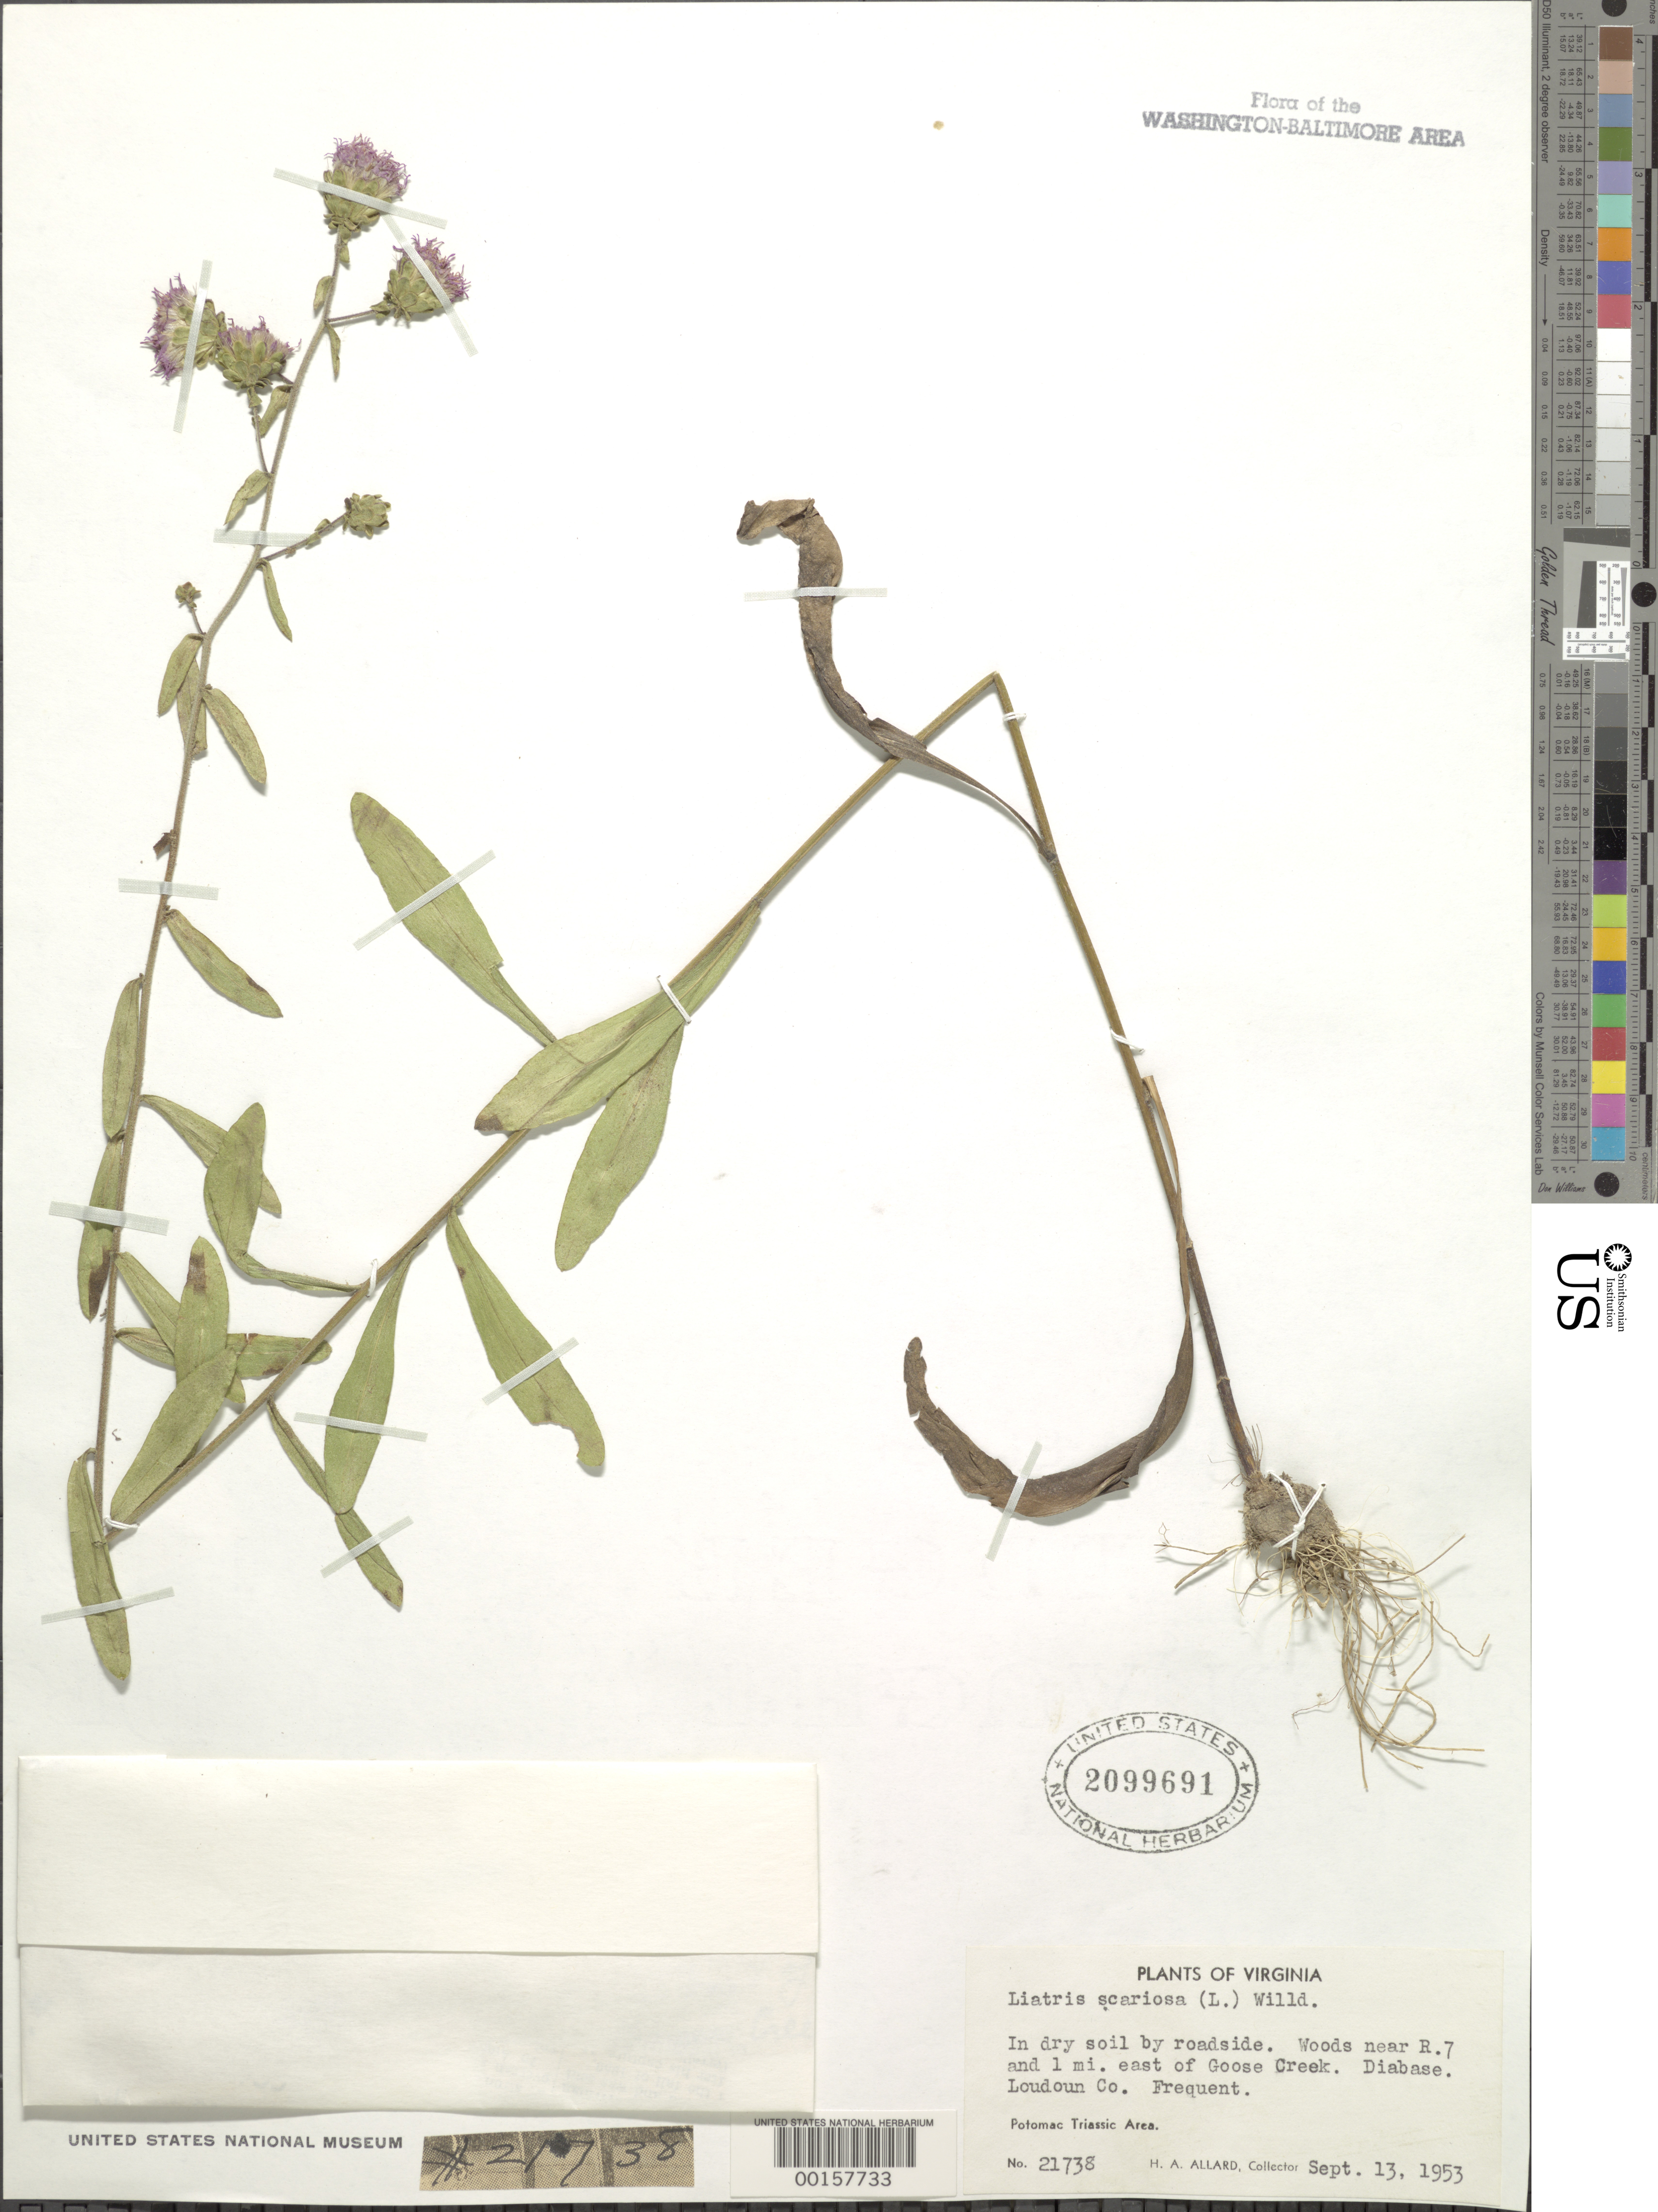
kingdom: Plantae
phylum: Tracheophyta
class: Magnoliopsida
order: Asterales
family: Asteraceae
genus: Liatris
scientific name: Liatris scariosa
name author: (L.) Willd.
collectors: H. A. Allard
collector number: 21738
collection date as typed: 13 Sep 1953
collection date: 1953-09-13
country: United States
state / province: Virginia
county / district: Loudoun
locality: East of Goose Creek near Route 7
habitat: Dry soil by roadside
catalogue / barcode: US 2099691